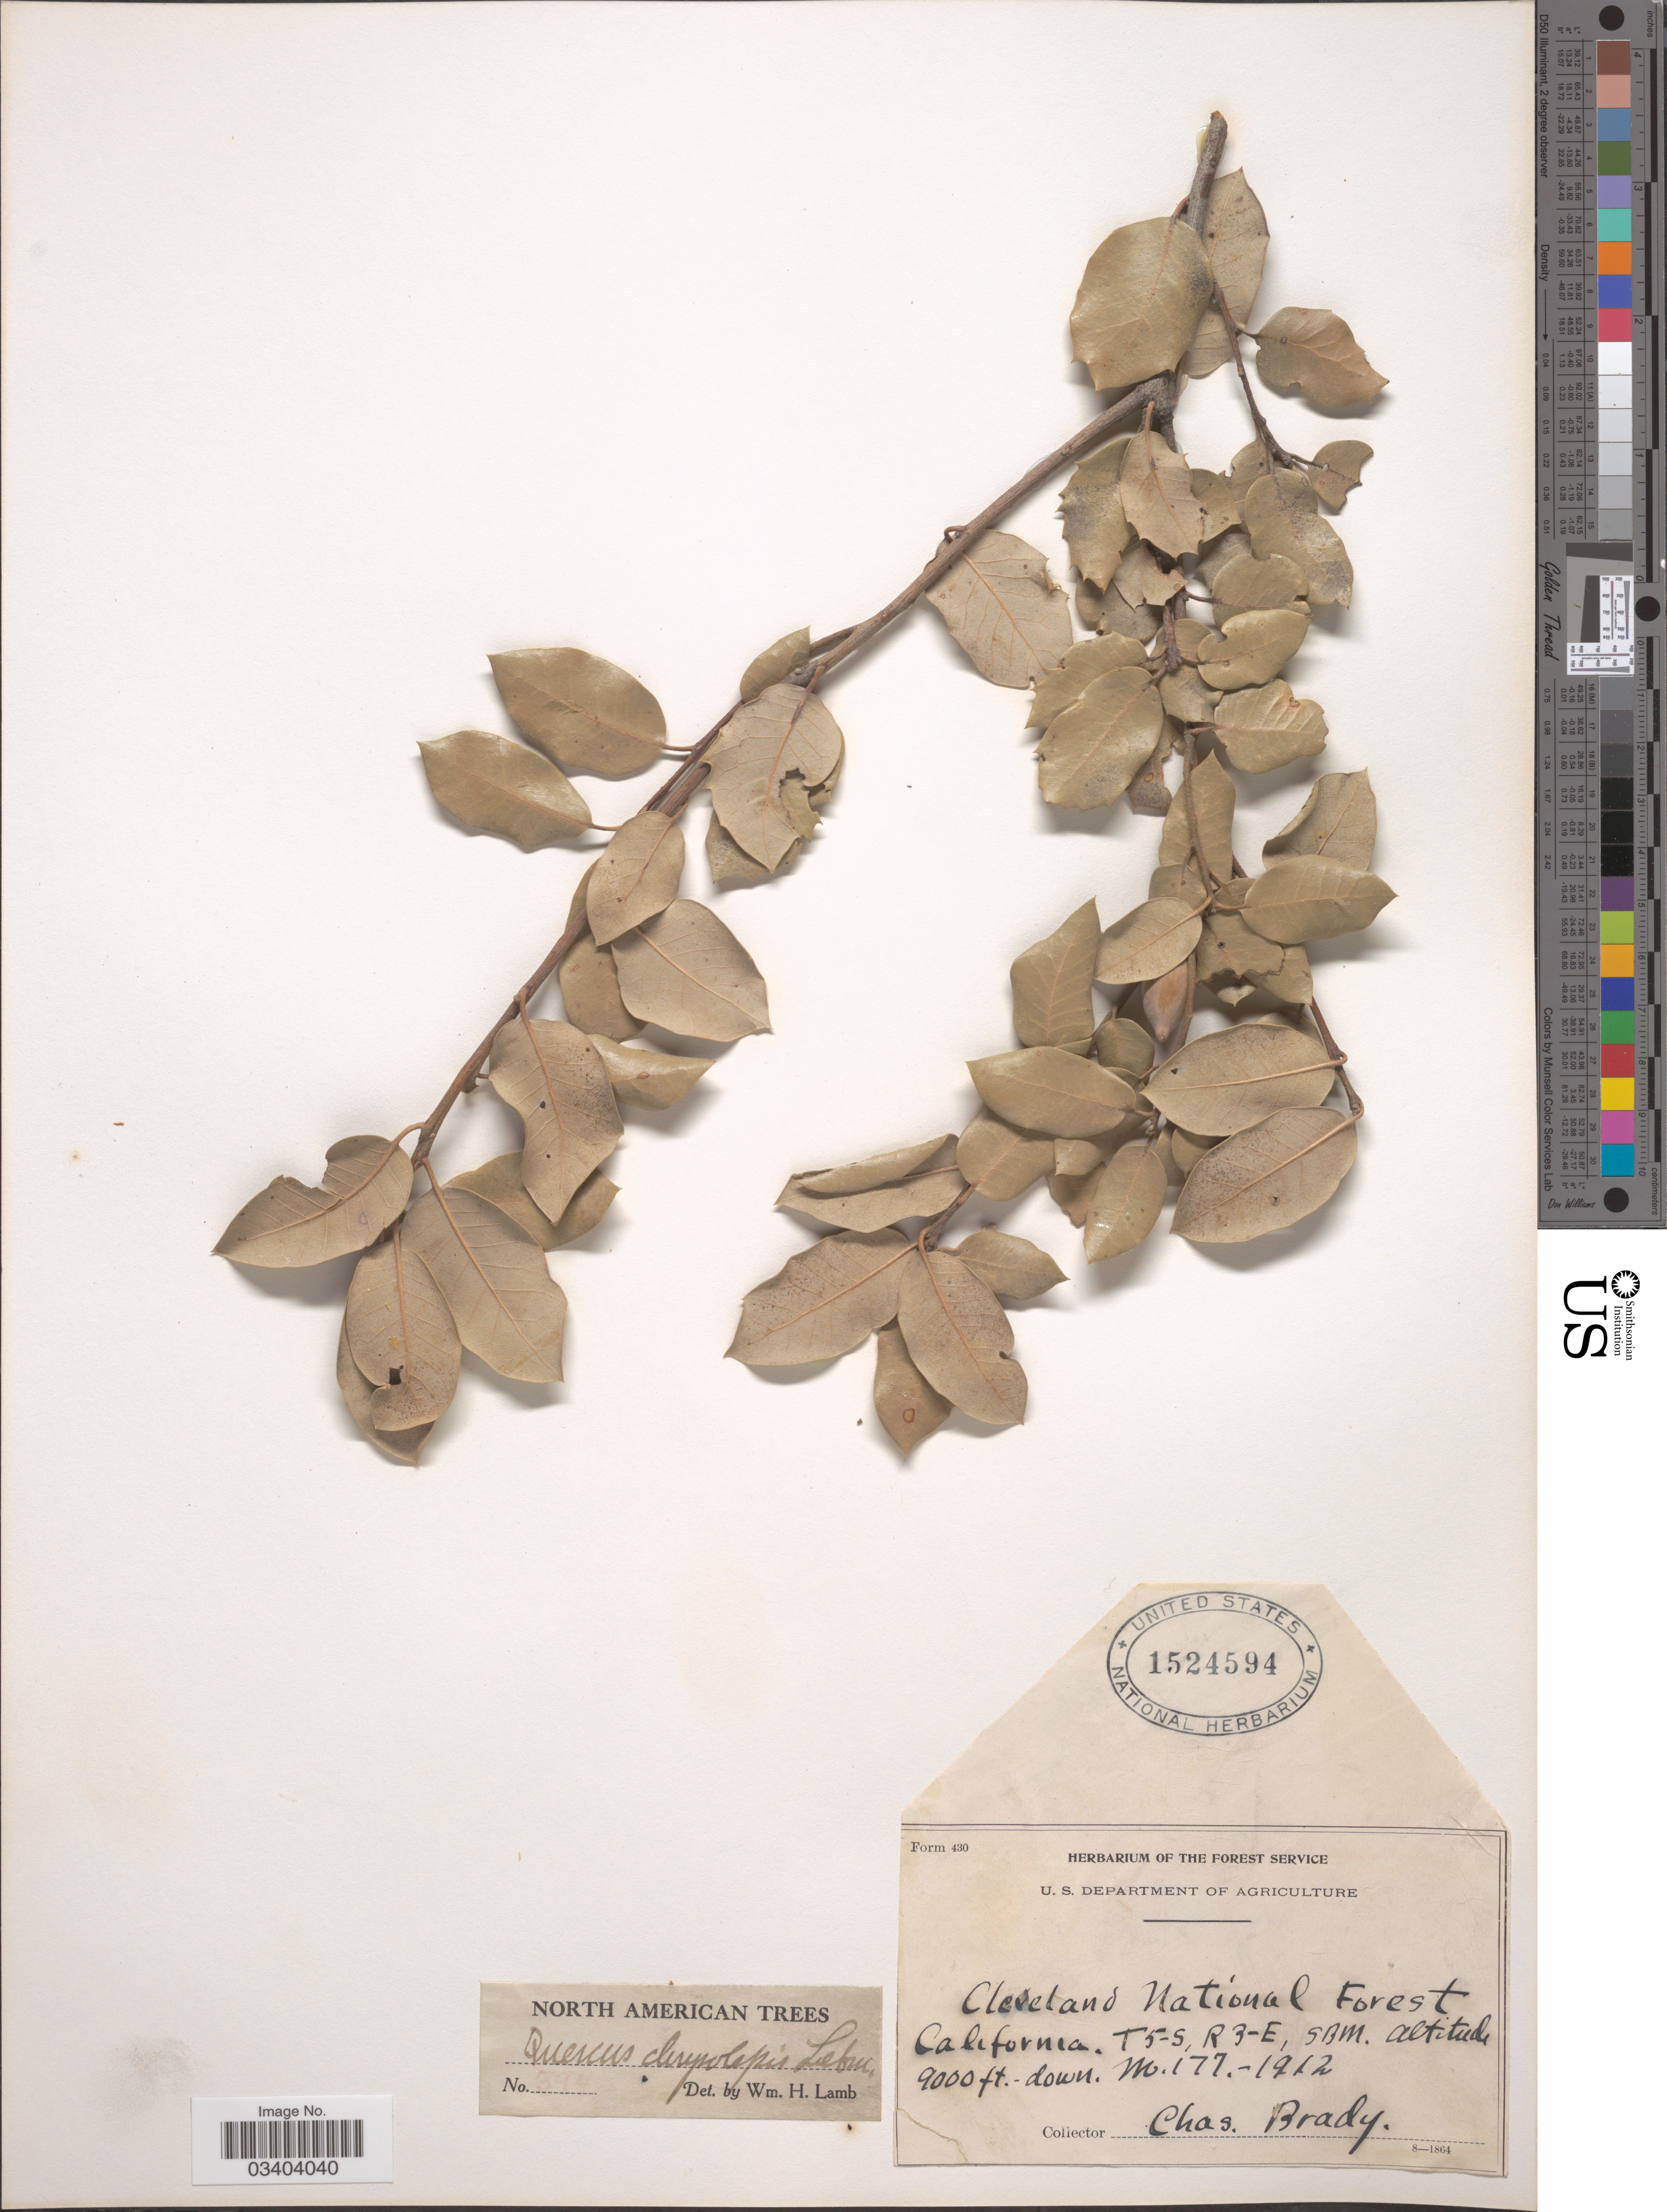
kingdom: Plantae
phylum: Tracheophyta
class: Magnoliopsida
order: Fagales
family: Fagaceae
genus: Quercus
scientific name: Quercus chrysolepis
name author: Liebm.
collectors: C. Brady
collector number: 177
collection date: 1912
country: United States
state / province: California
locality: Cleveland National Forest. T5-S, R3-E, SBM.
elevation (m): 2743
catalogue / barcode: US 1524594